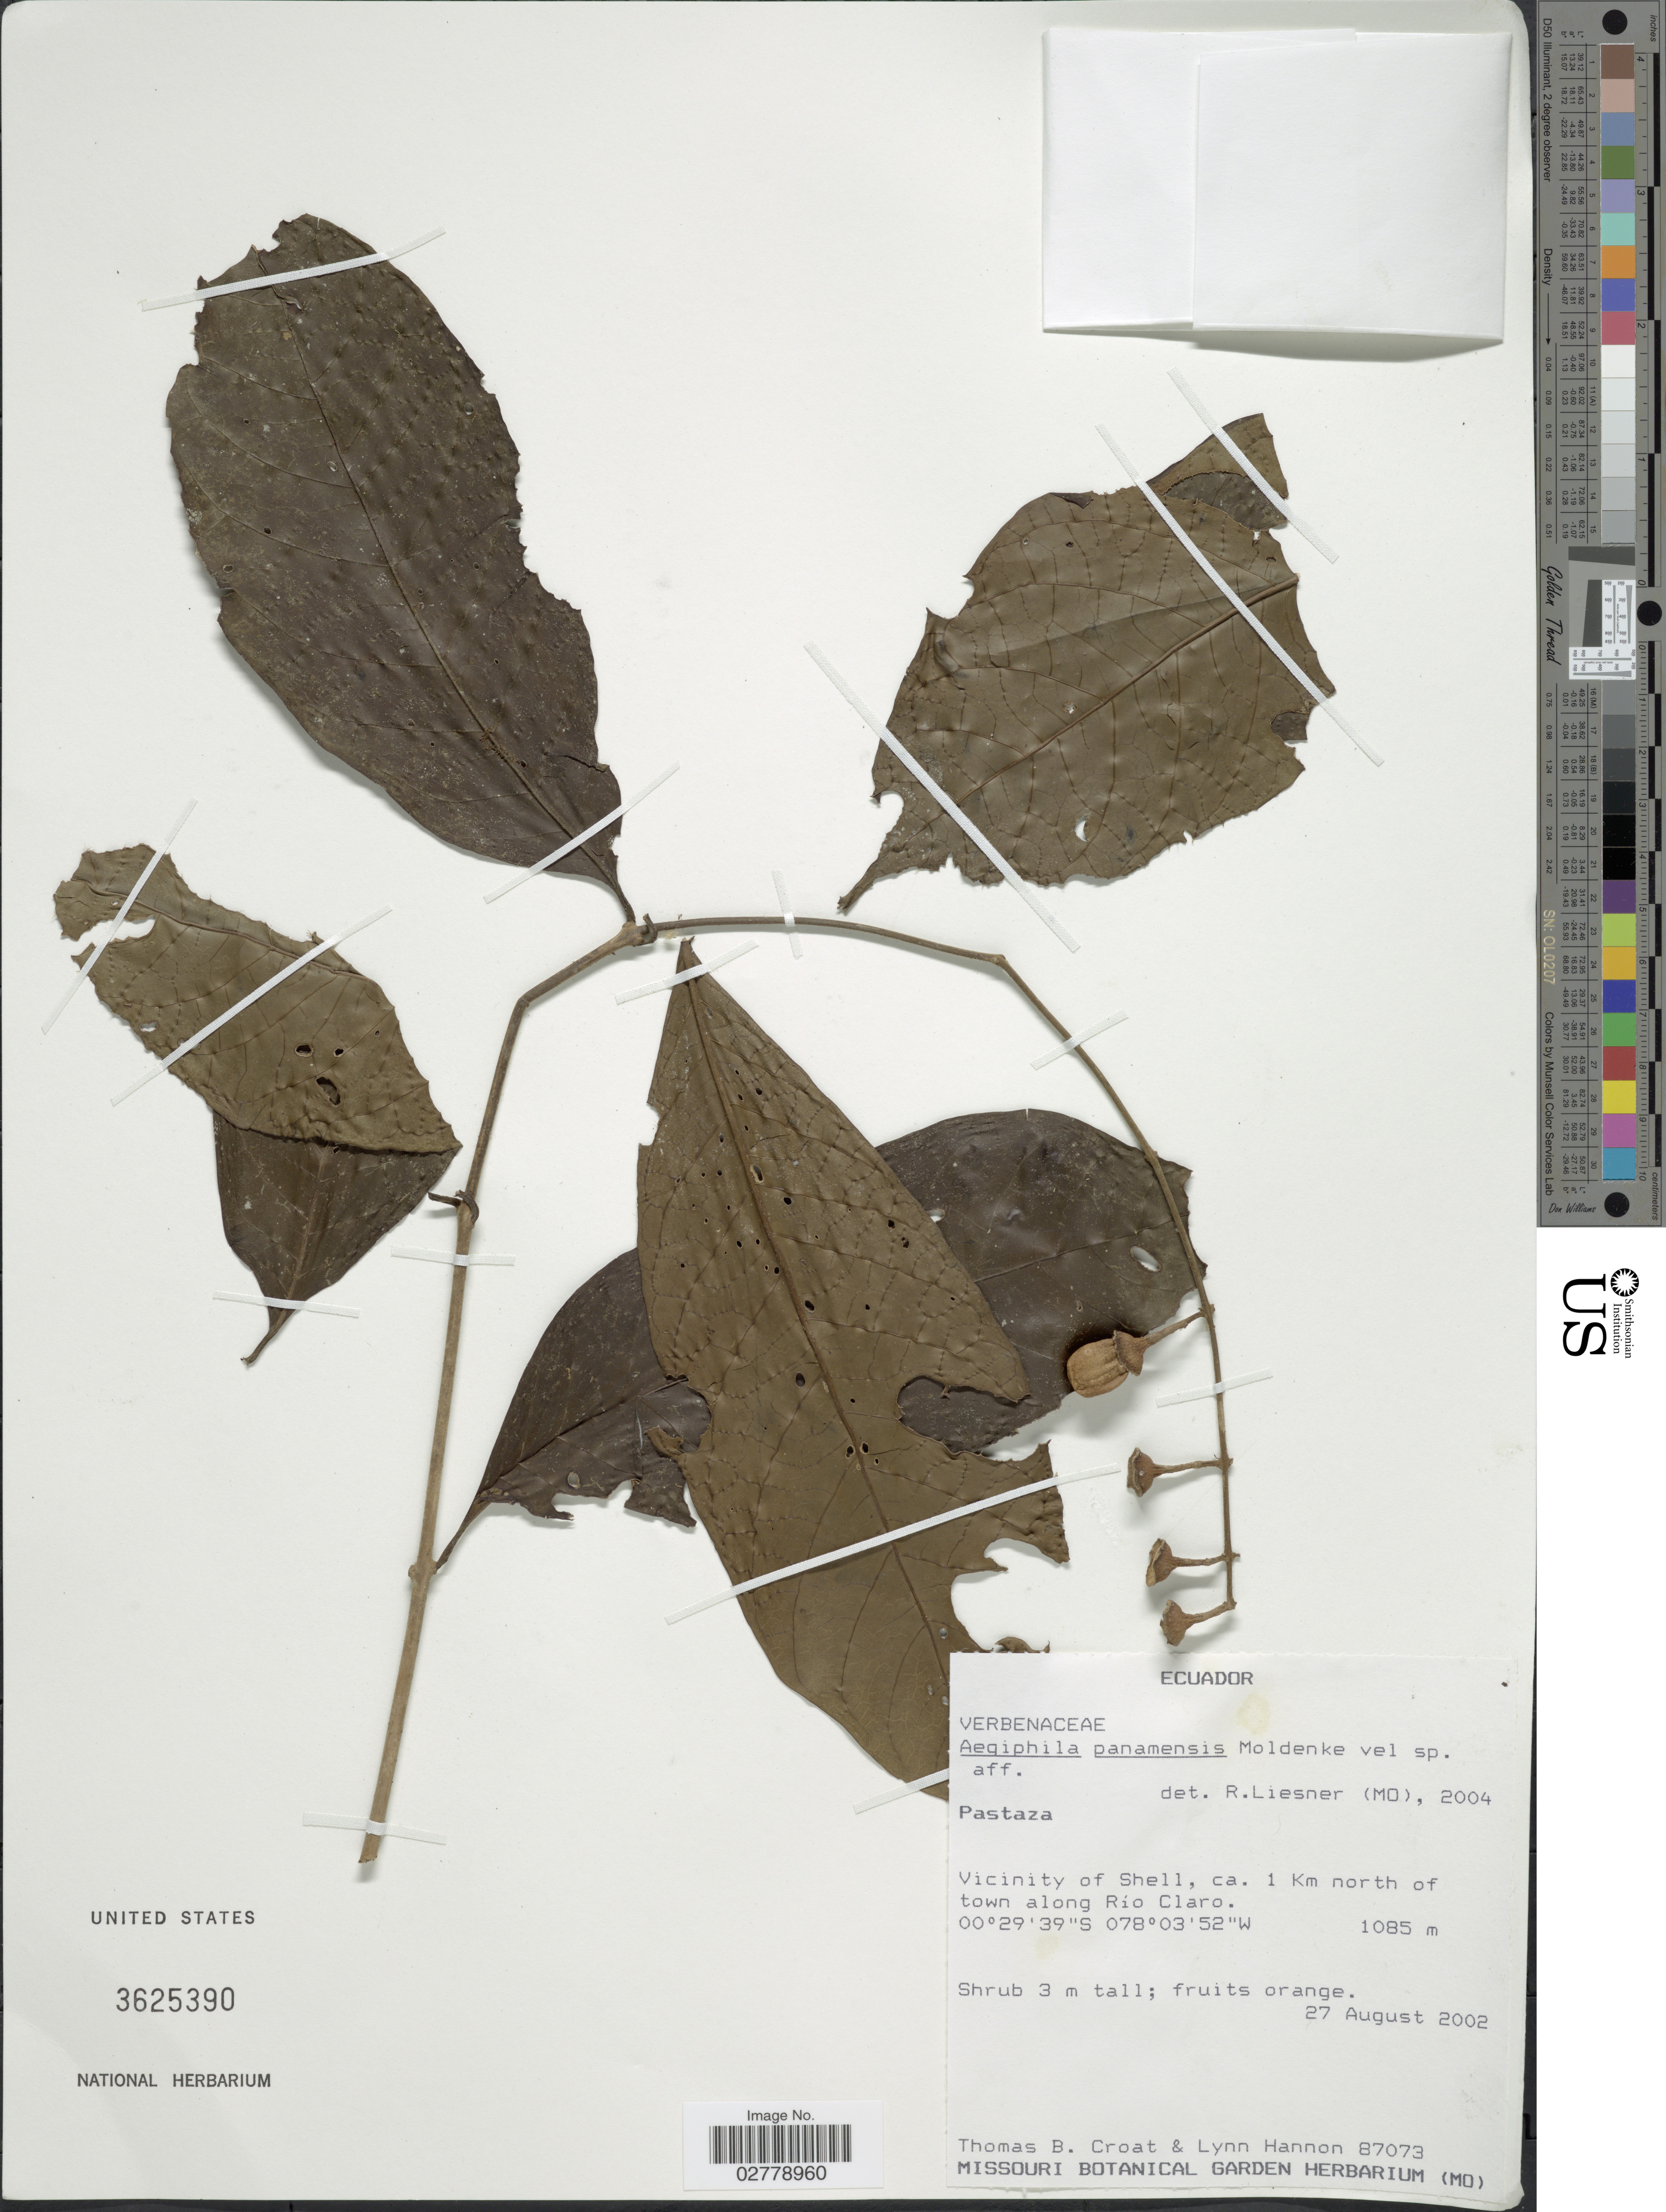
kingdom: Plantae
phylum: Tracheophyta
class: Magnoliopsida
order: Lamiales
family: Lamiaceae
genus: Aegiphila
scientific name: Aegiphila panamensis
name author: Moldenke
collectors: T. B. Croat & L. Hannon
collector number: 87073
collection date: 2002-08-27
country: Ecuador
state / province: Pastaza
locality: Vicinity of Shell, ca. 1 Km north of town along Río Claro.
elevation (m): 1085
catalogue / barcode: US 3625390